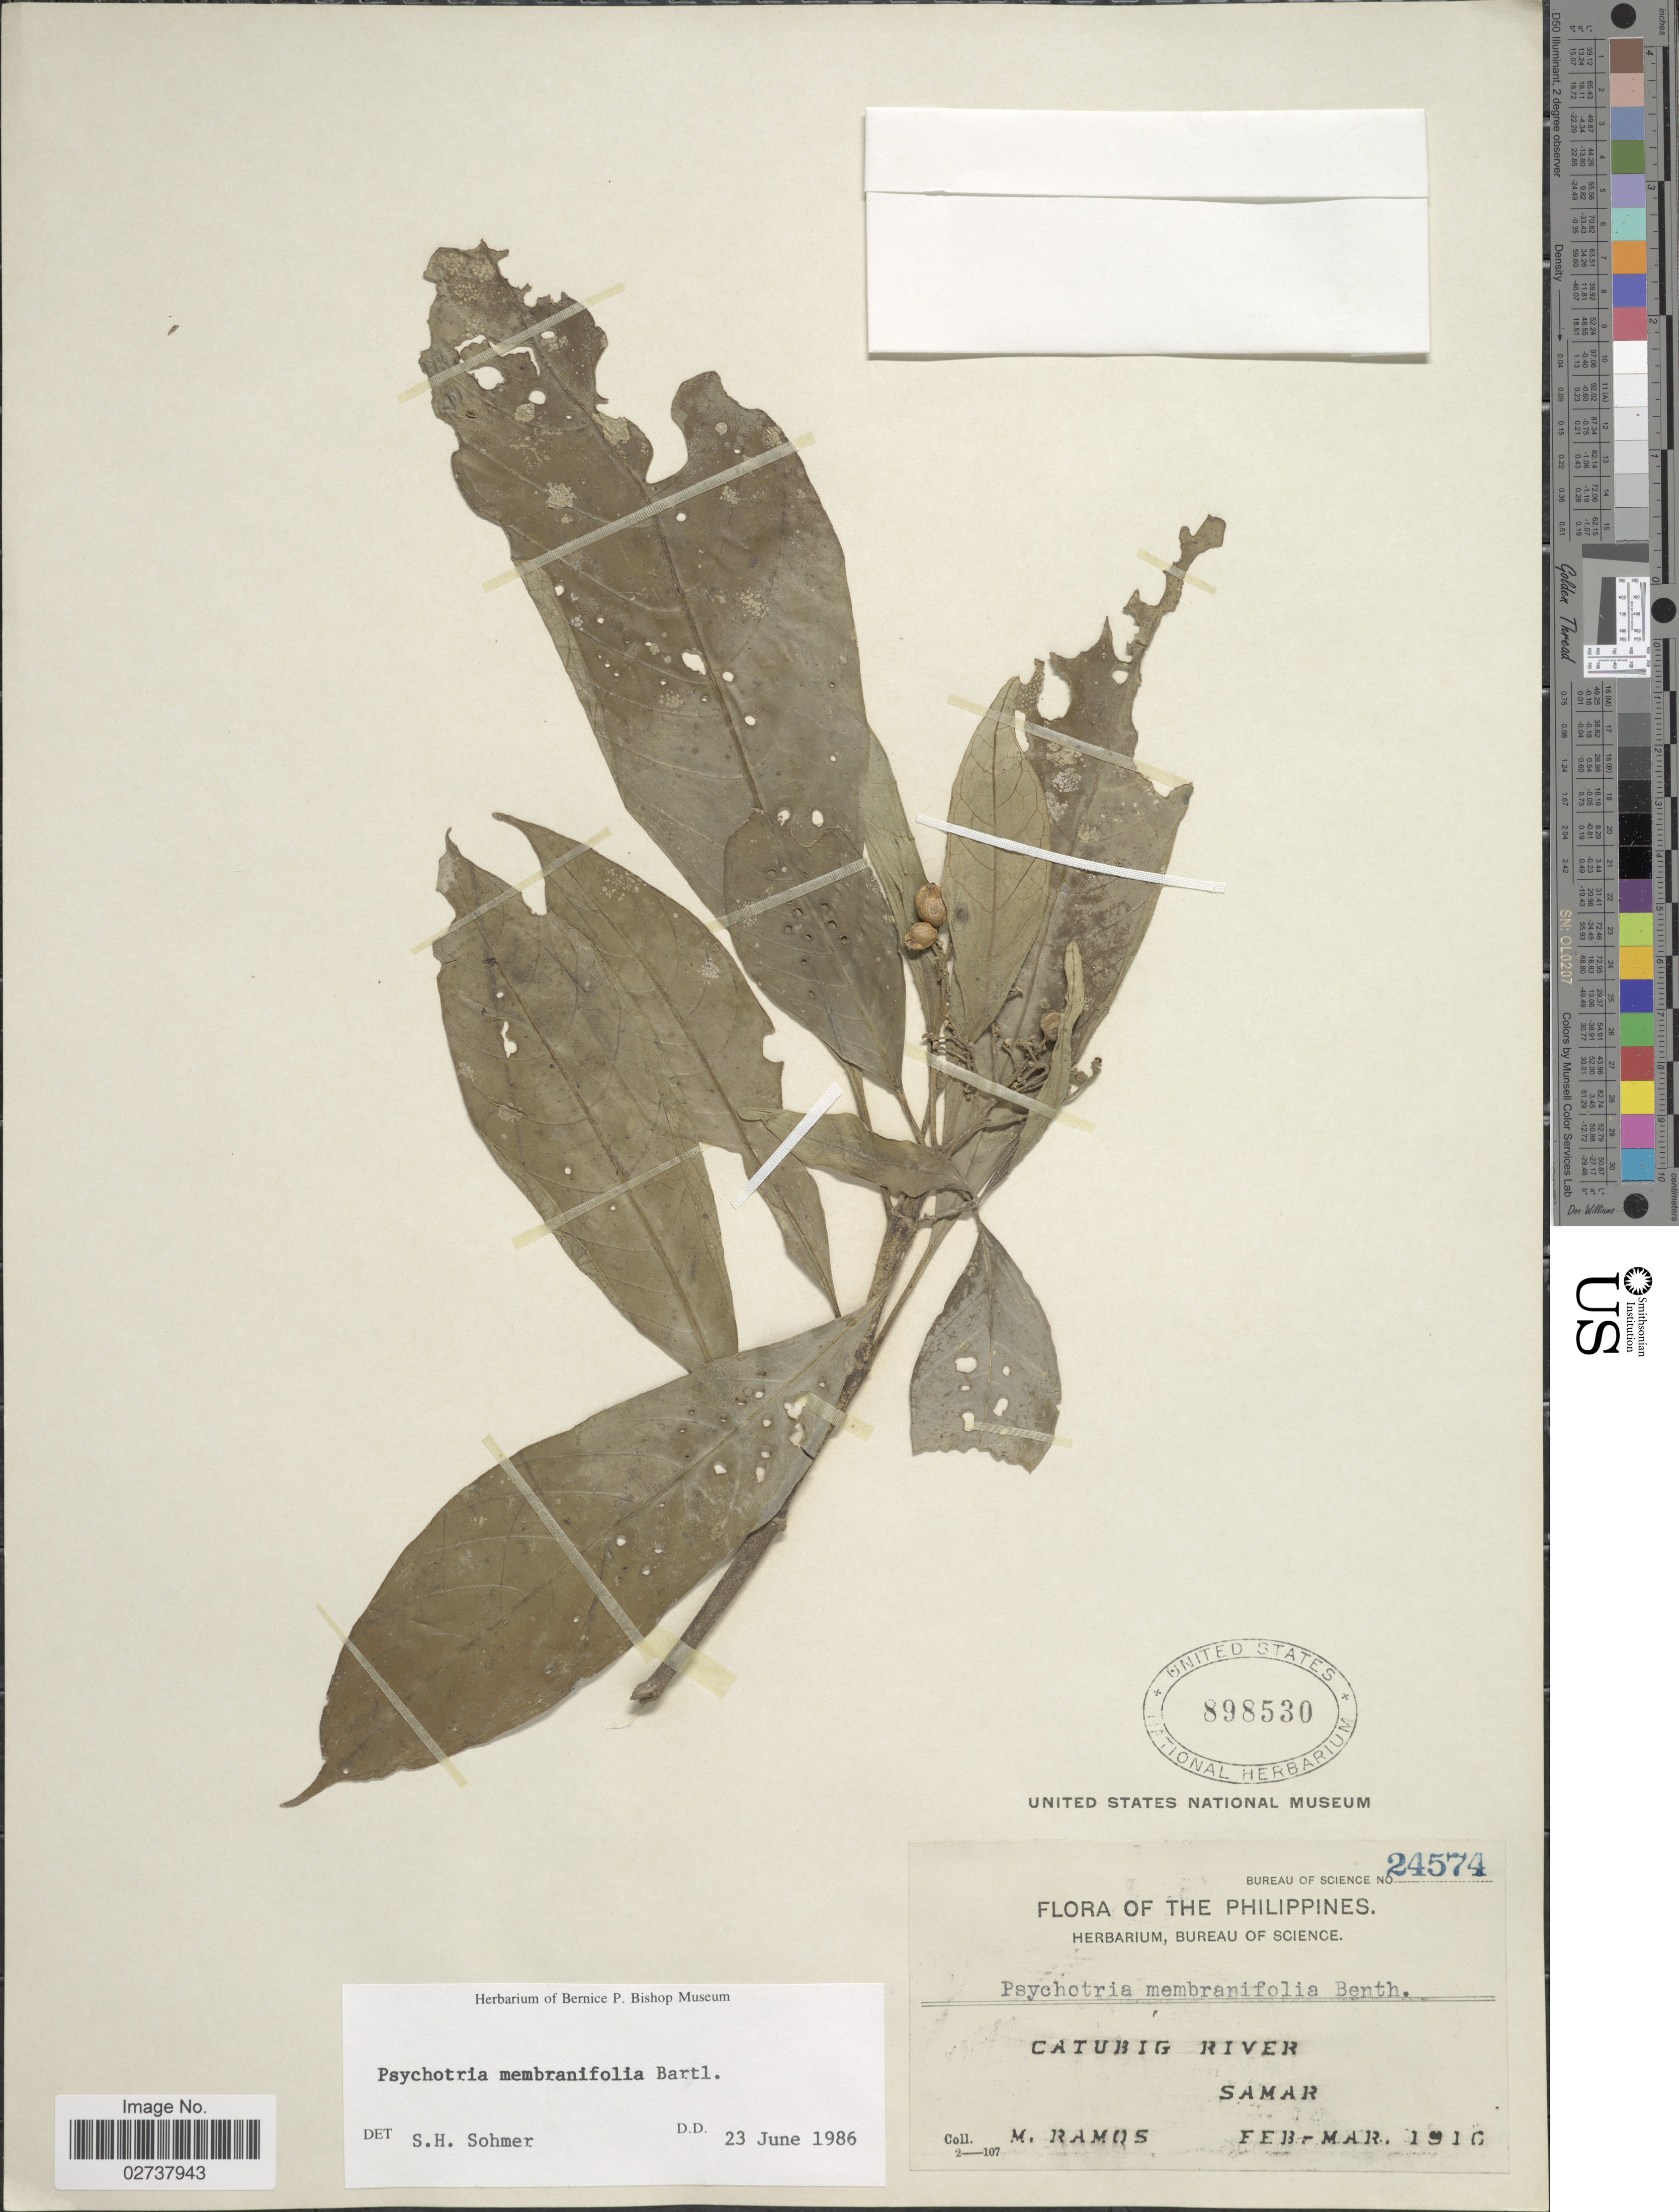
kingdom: Plantae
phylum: Tracheophyta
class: Magnoliopsida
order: Gentianales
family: Rubiaceae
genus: Psychotria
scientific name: Psychotria membranifolia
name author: Bartl. ex A. DC.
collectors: M. Ramos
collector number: Bureau of Science 24574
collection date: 1916-02/1916-03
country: Philippines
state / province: Eastern Visayas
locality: Catubig River, Samar.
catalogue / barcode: US 898530